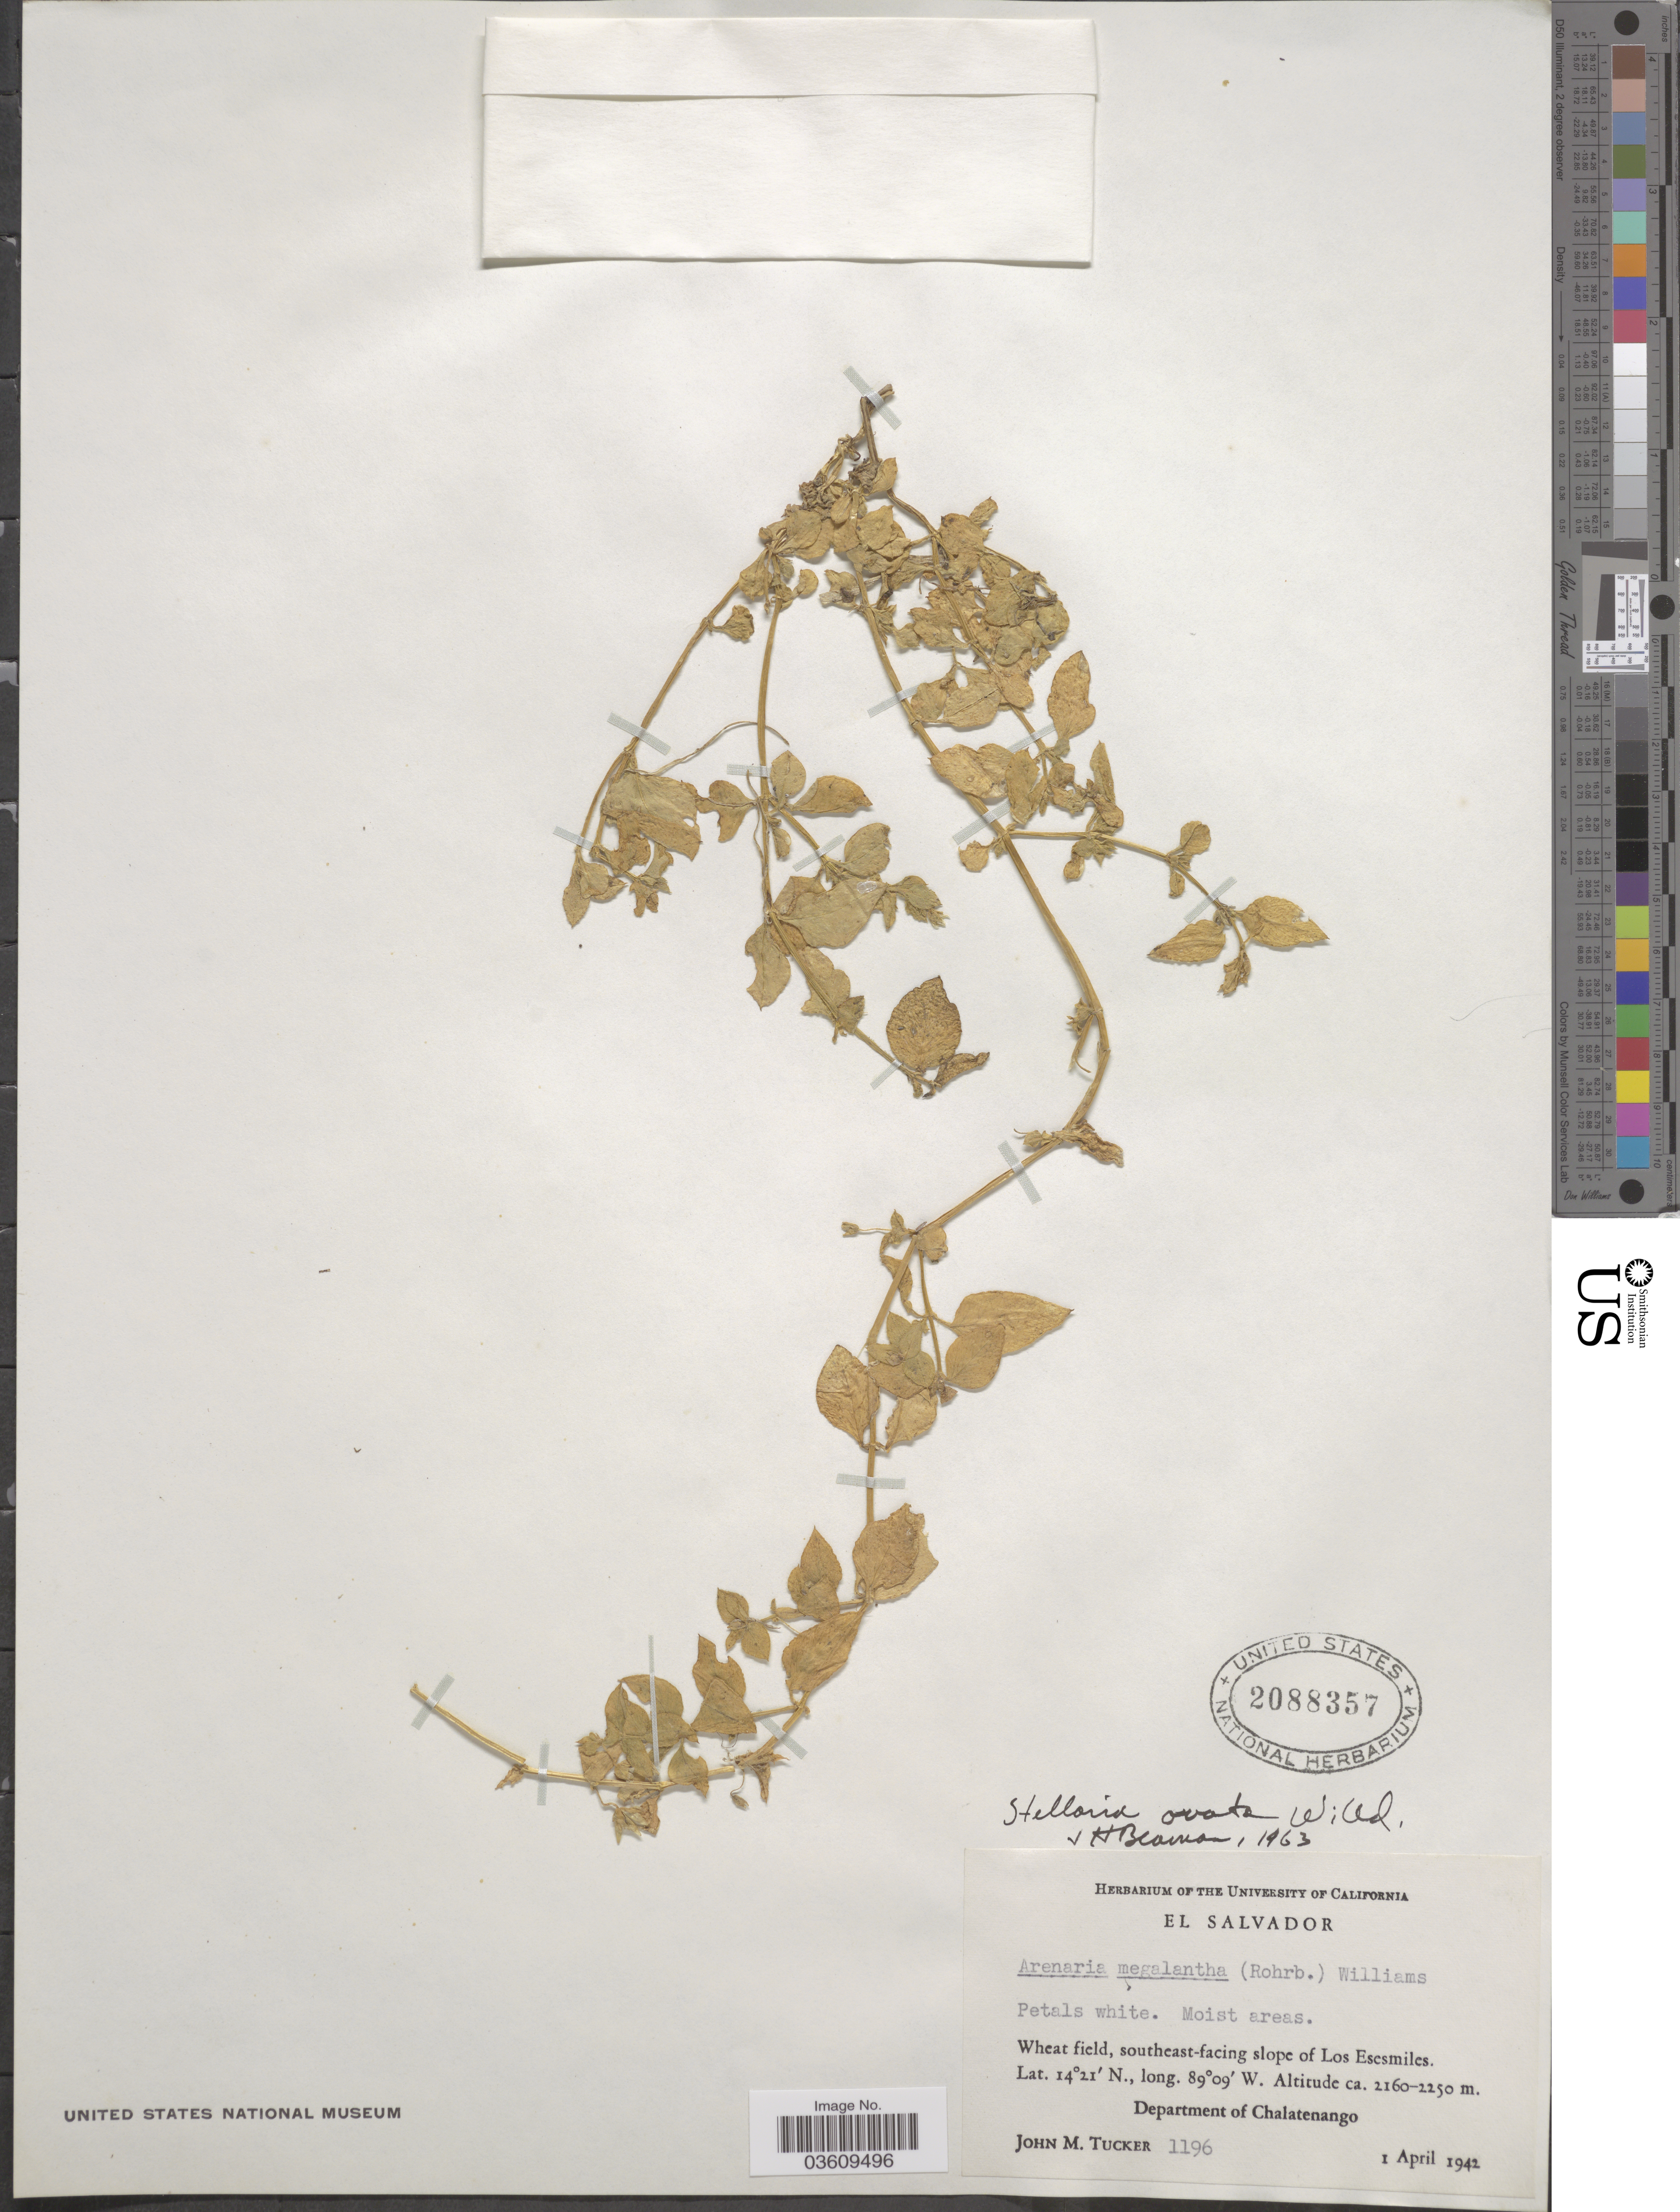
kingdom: Plantae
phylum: Tracheophyta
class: Magnoliopsida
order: Caryophyllales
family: Caryophyllaceae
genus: Stellaria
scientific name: Stellaria ovata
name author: Willd.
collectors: J. M. Tucker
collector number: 1196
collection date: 1942-04-01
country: El Salvador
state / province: Chalatenango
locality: Wheat field, southeast-facing slope of Los Esesmiles. Department of Chalatenango.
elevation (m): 2160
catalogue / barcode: US 2088357